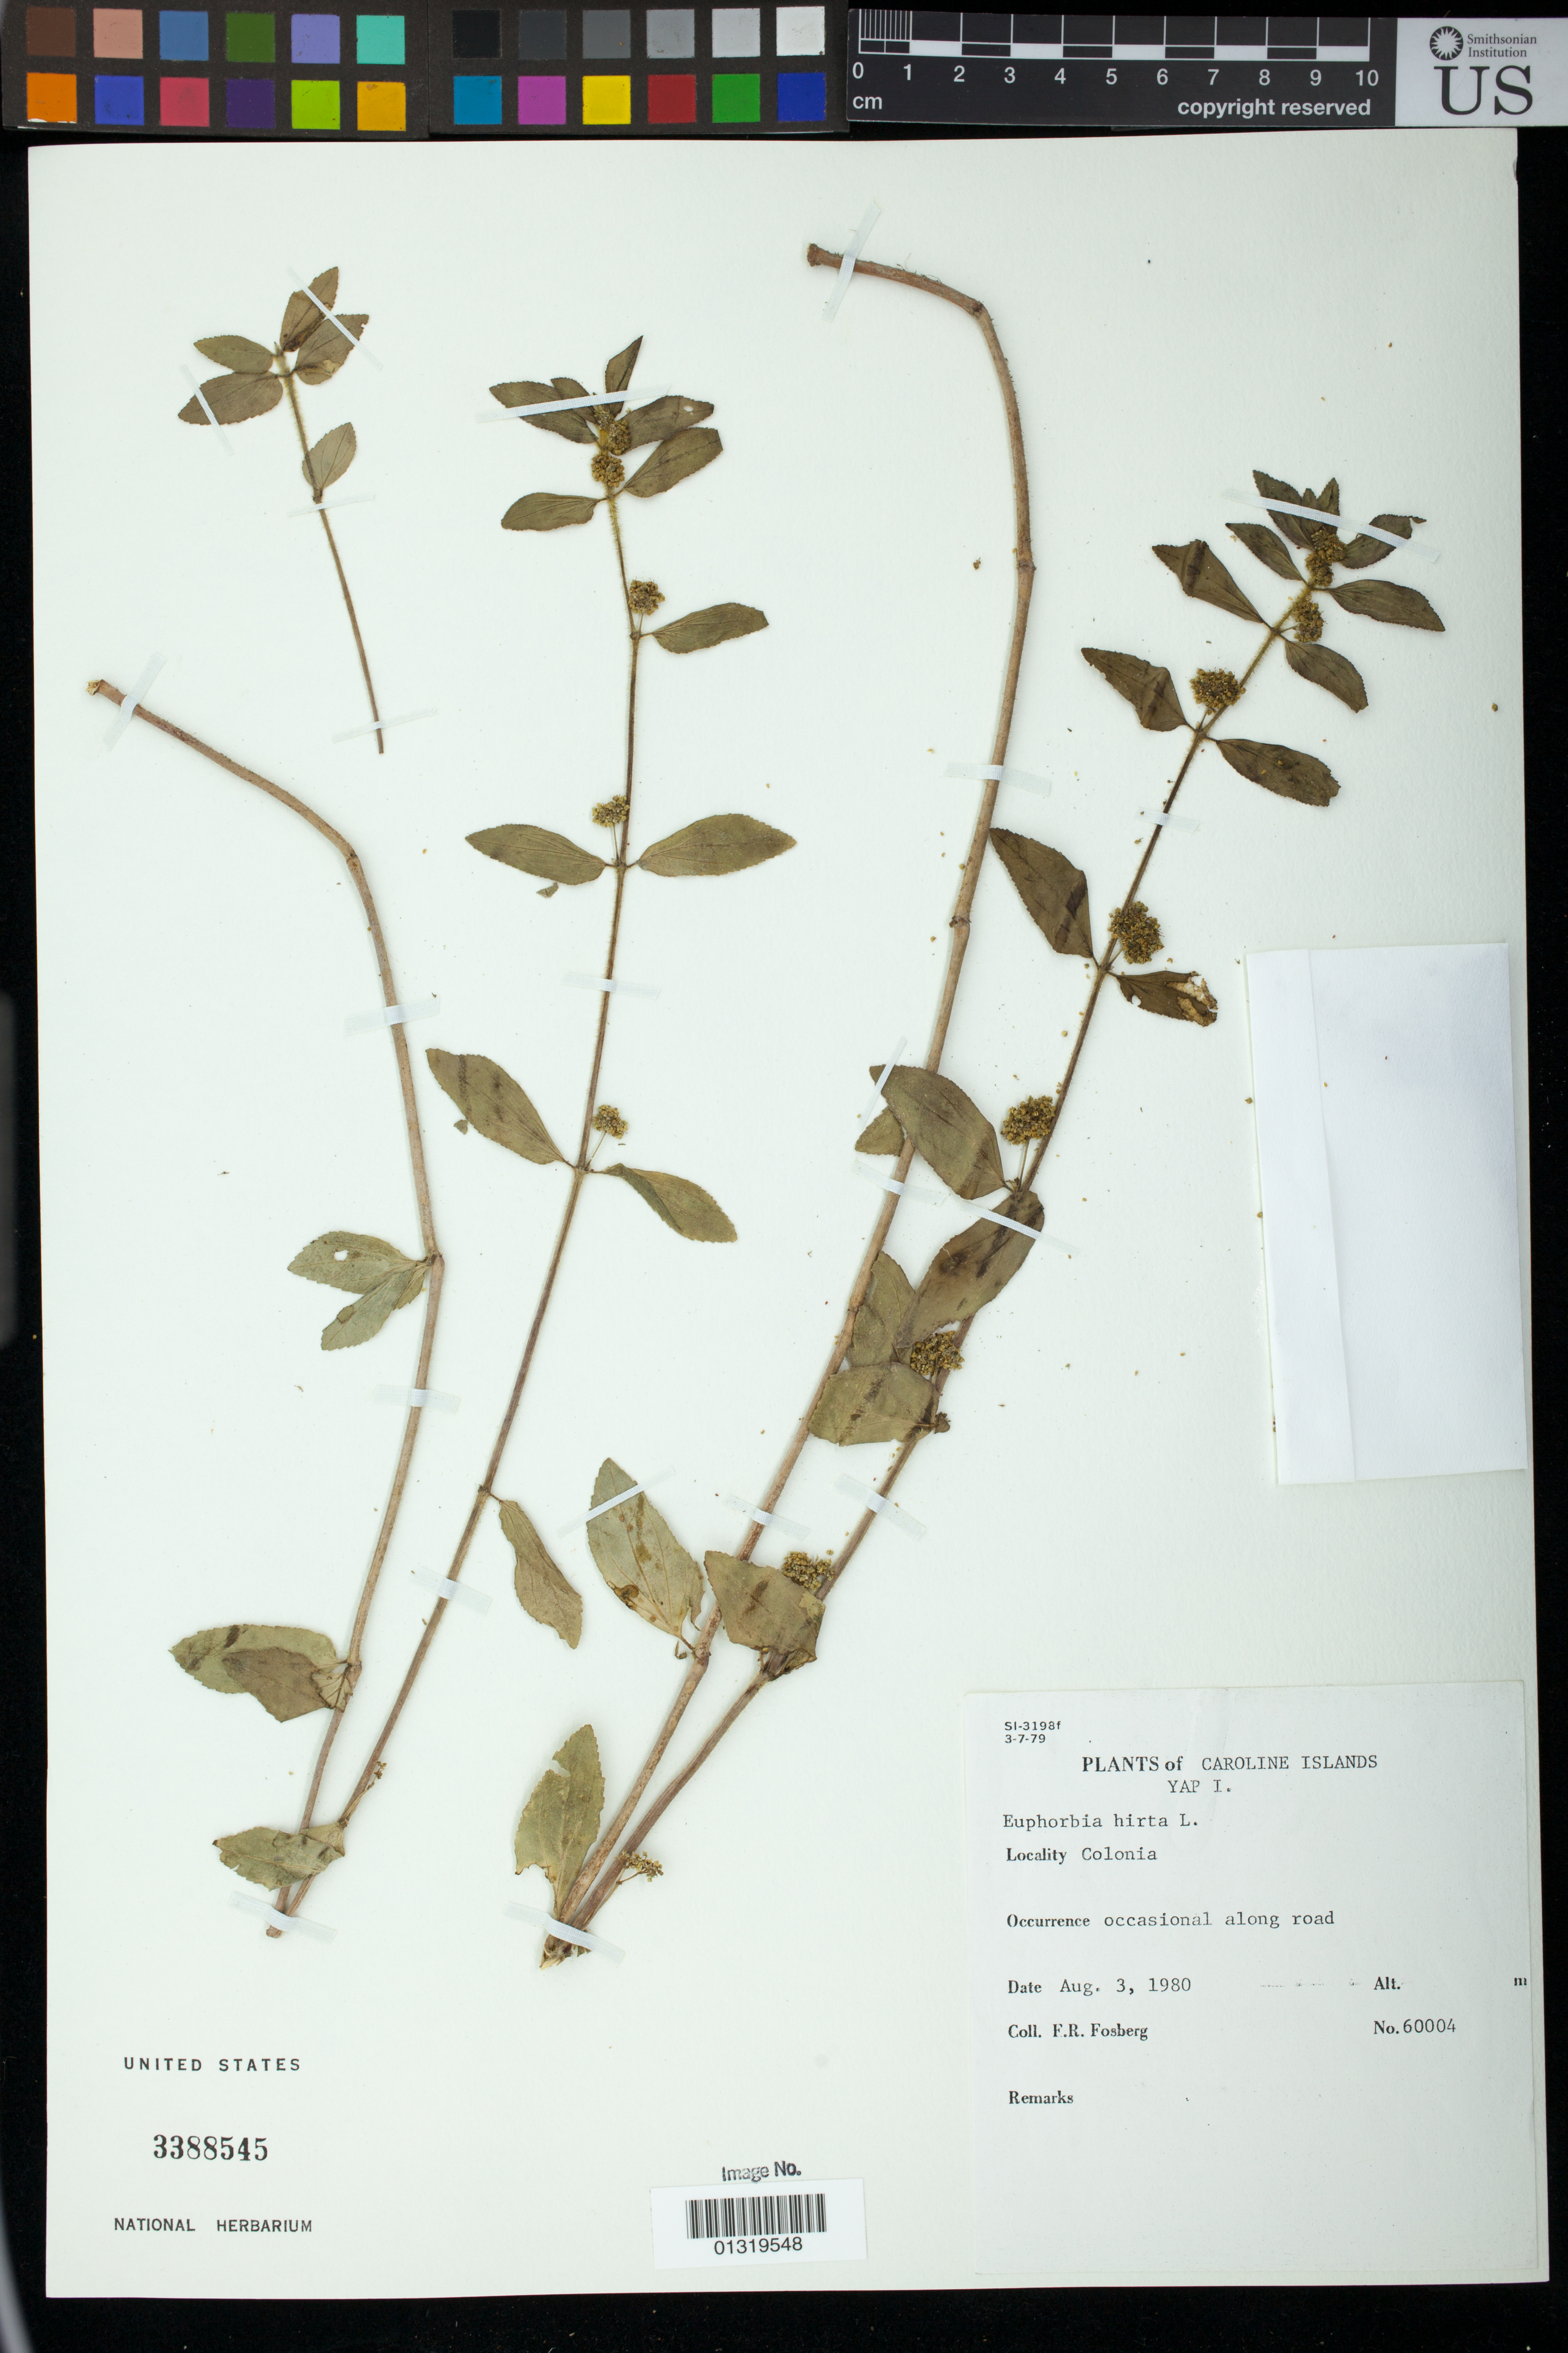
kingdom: Plantae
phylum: Tracheophyta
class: Magnoliopsida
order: Malpighiales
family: Euphorbiaceae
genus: Euphorbia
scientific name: Euphorbia hirta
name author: L.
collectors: F. R. Fosberg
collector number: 60004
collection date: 1980-08-03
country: Micronesia, Federated States of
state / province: Yap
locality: Colonia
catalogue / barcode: US 3388545